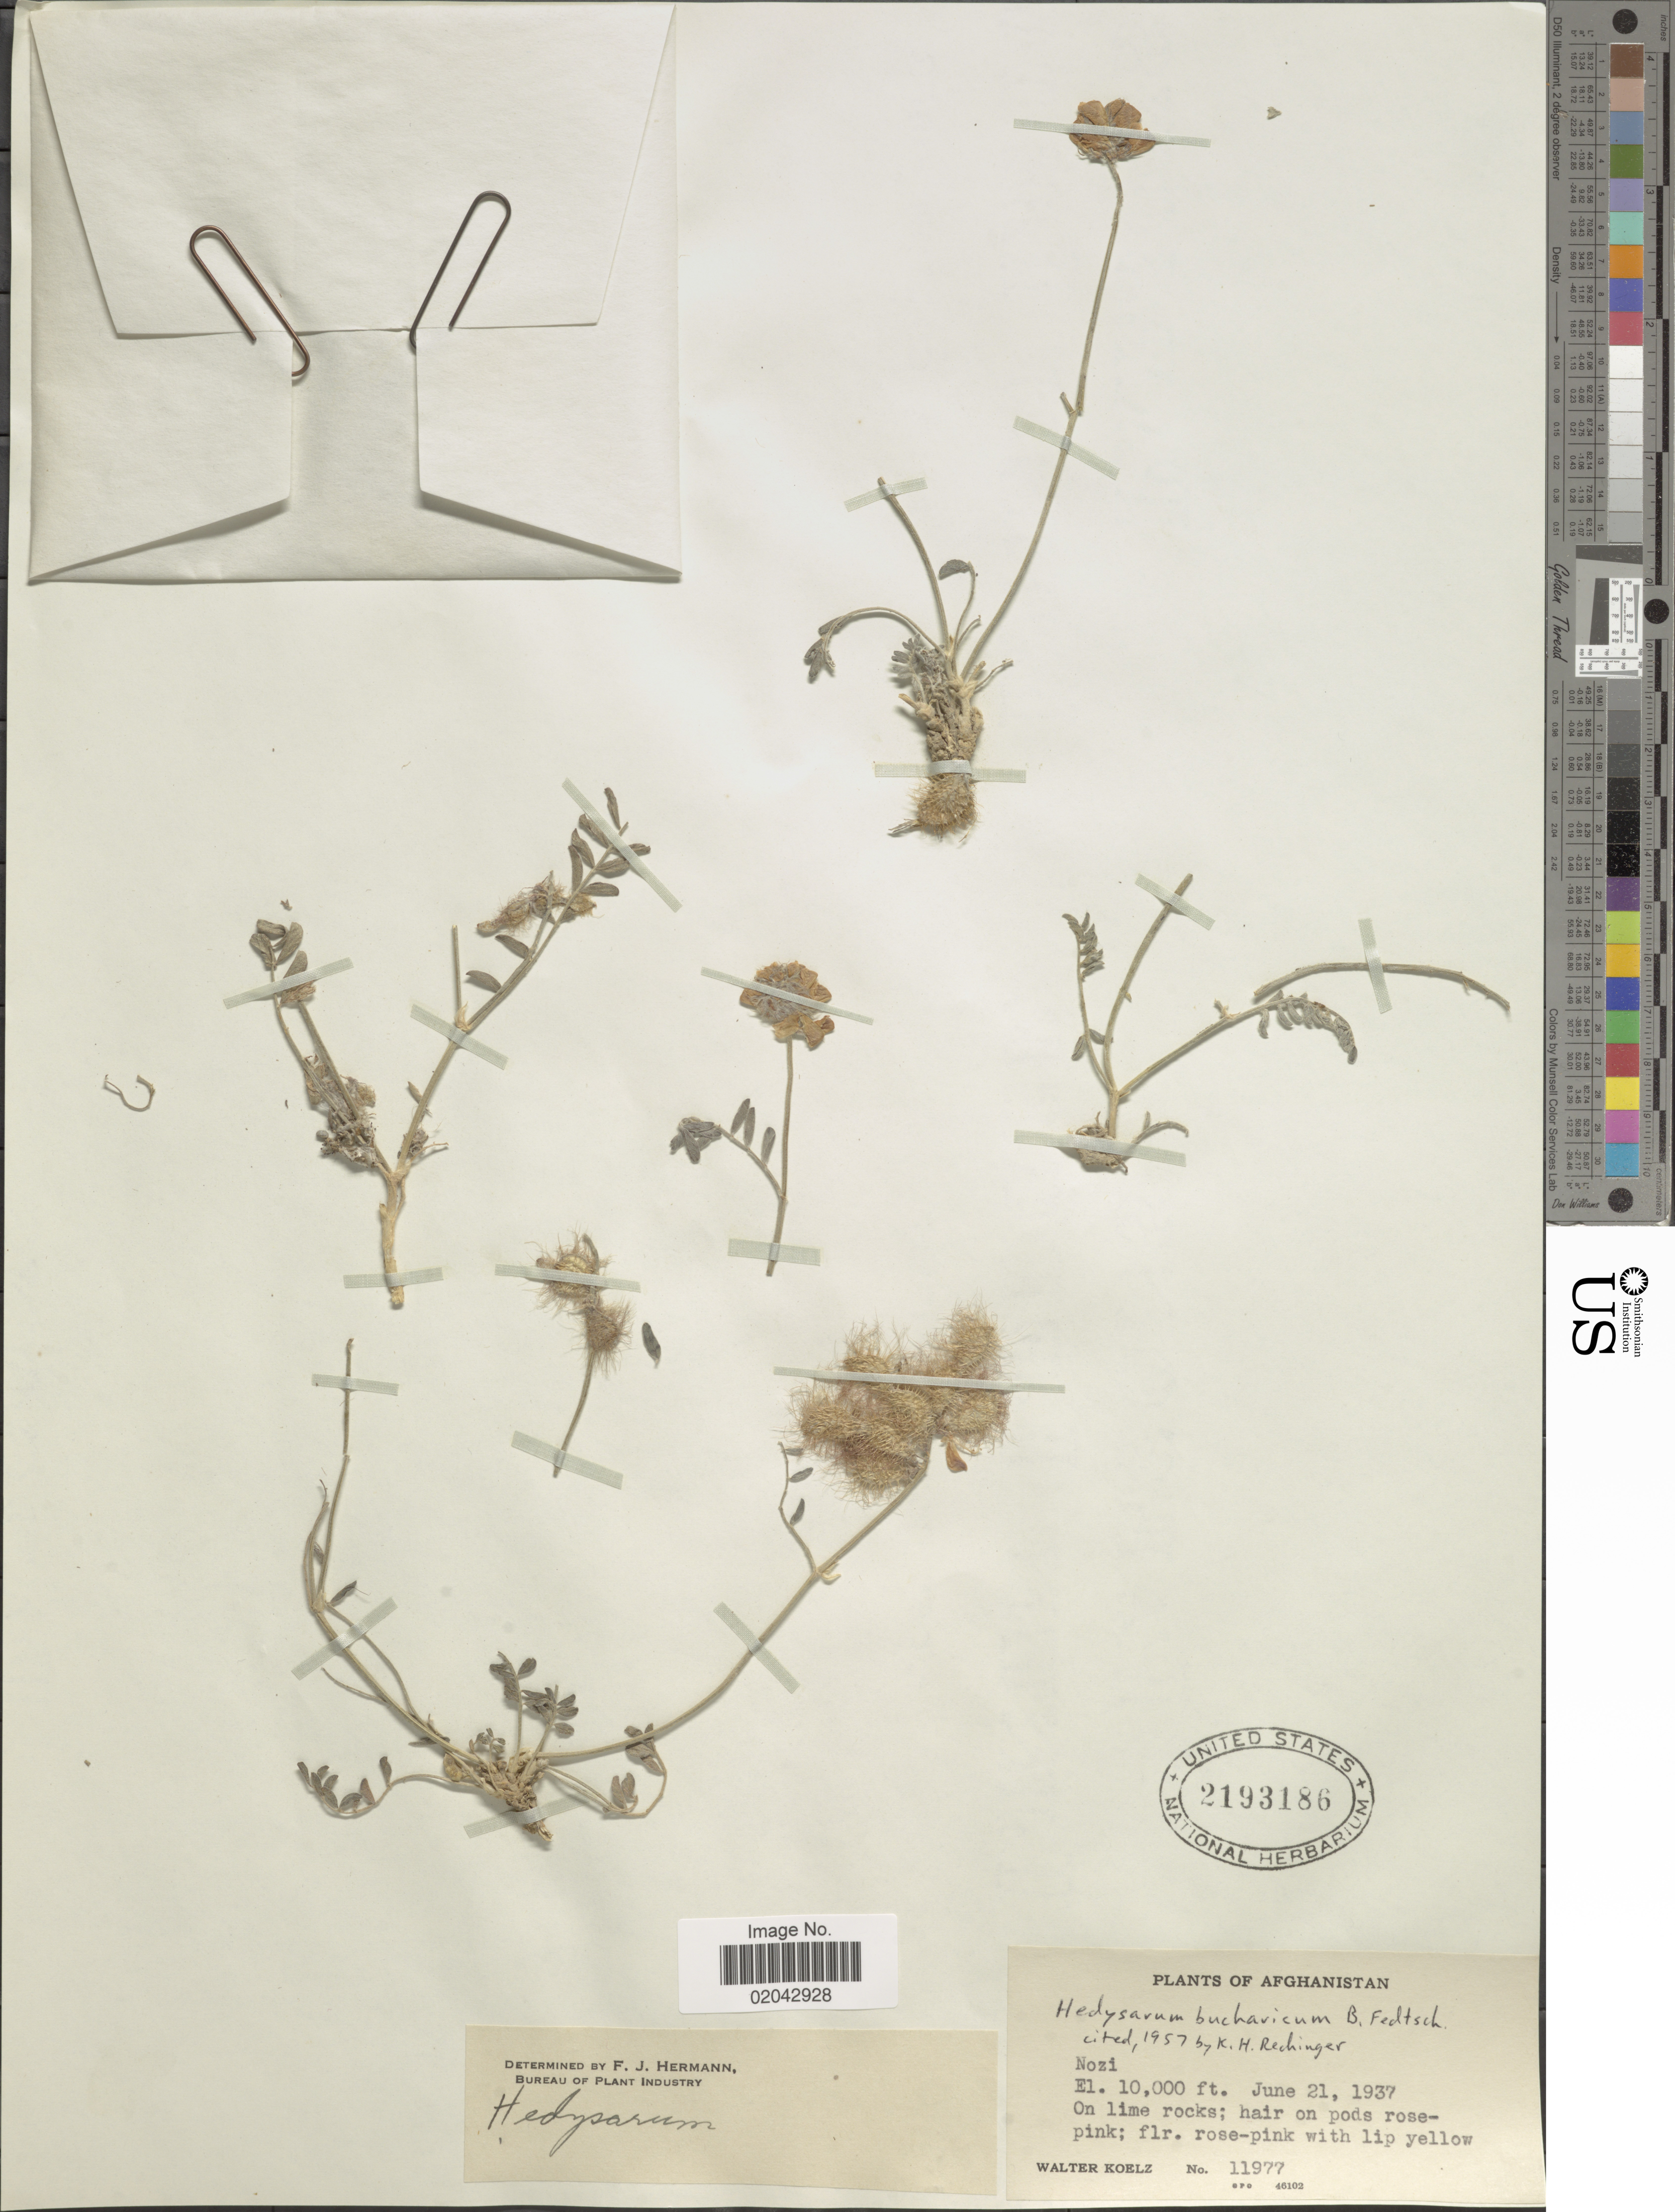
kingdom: Plantae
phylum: Tracheophyta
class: Magnoliopsida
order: Fabales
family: Fabaceae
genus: Hedysarum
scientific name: Hedysarum bucharicum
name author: B. Fedtsch.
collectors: W. N. Koelz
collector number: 11977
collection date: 1937-06-21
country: Afghanistan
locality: Nozi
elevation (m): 3048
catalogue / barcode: US 2193186